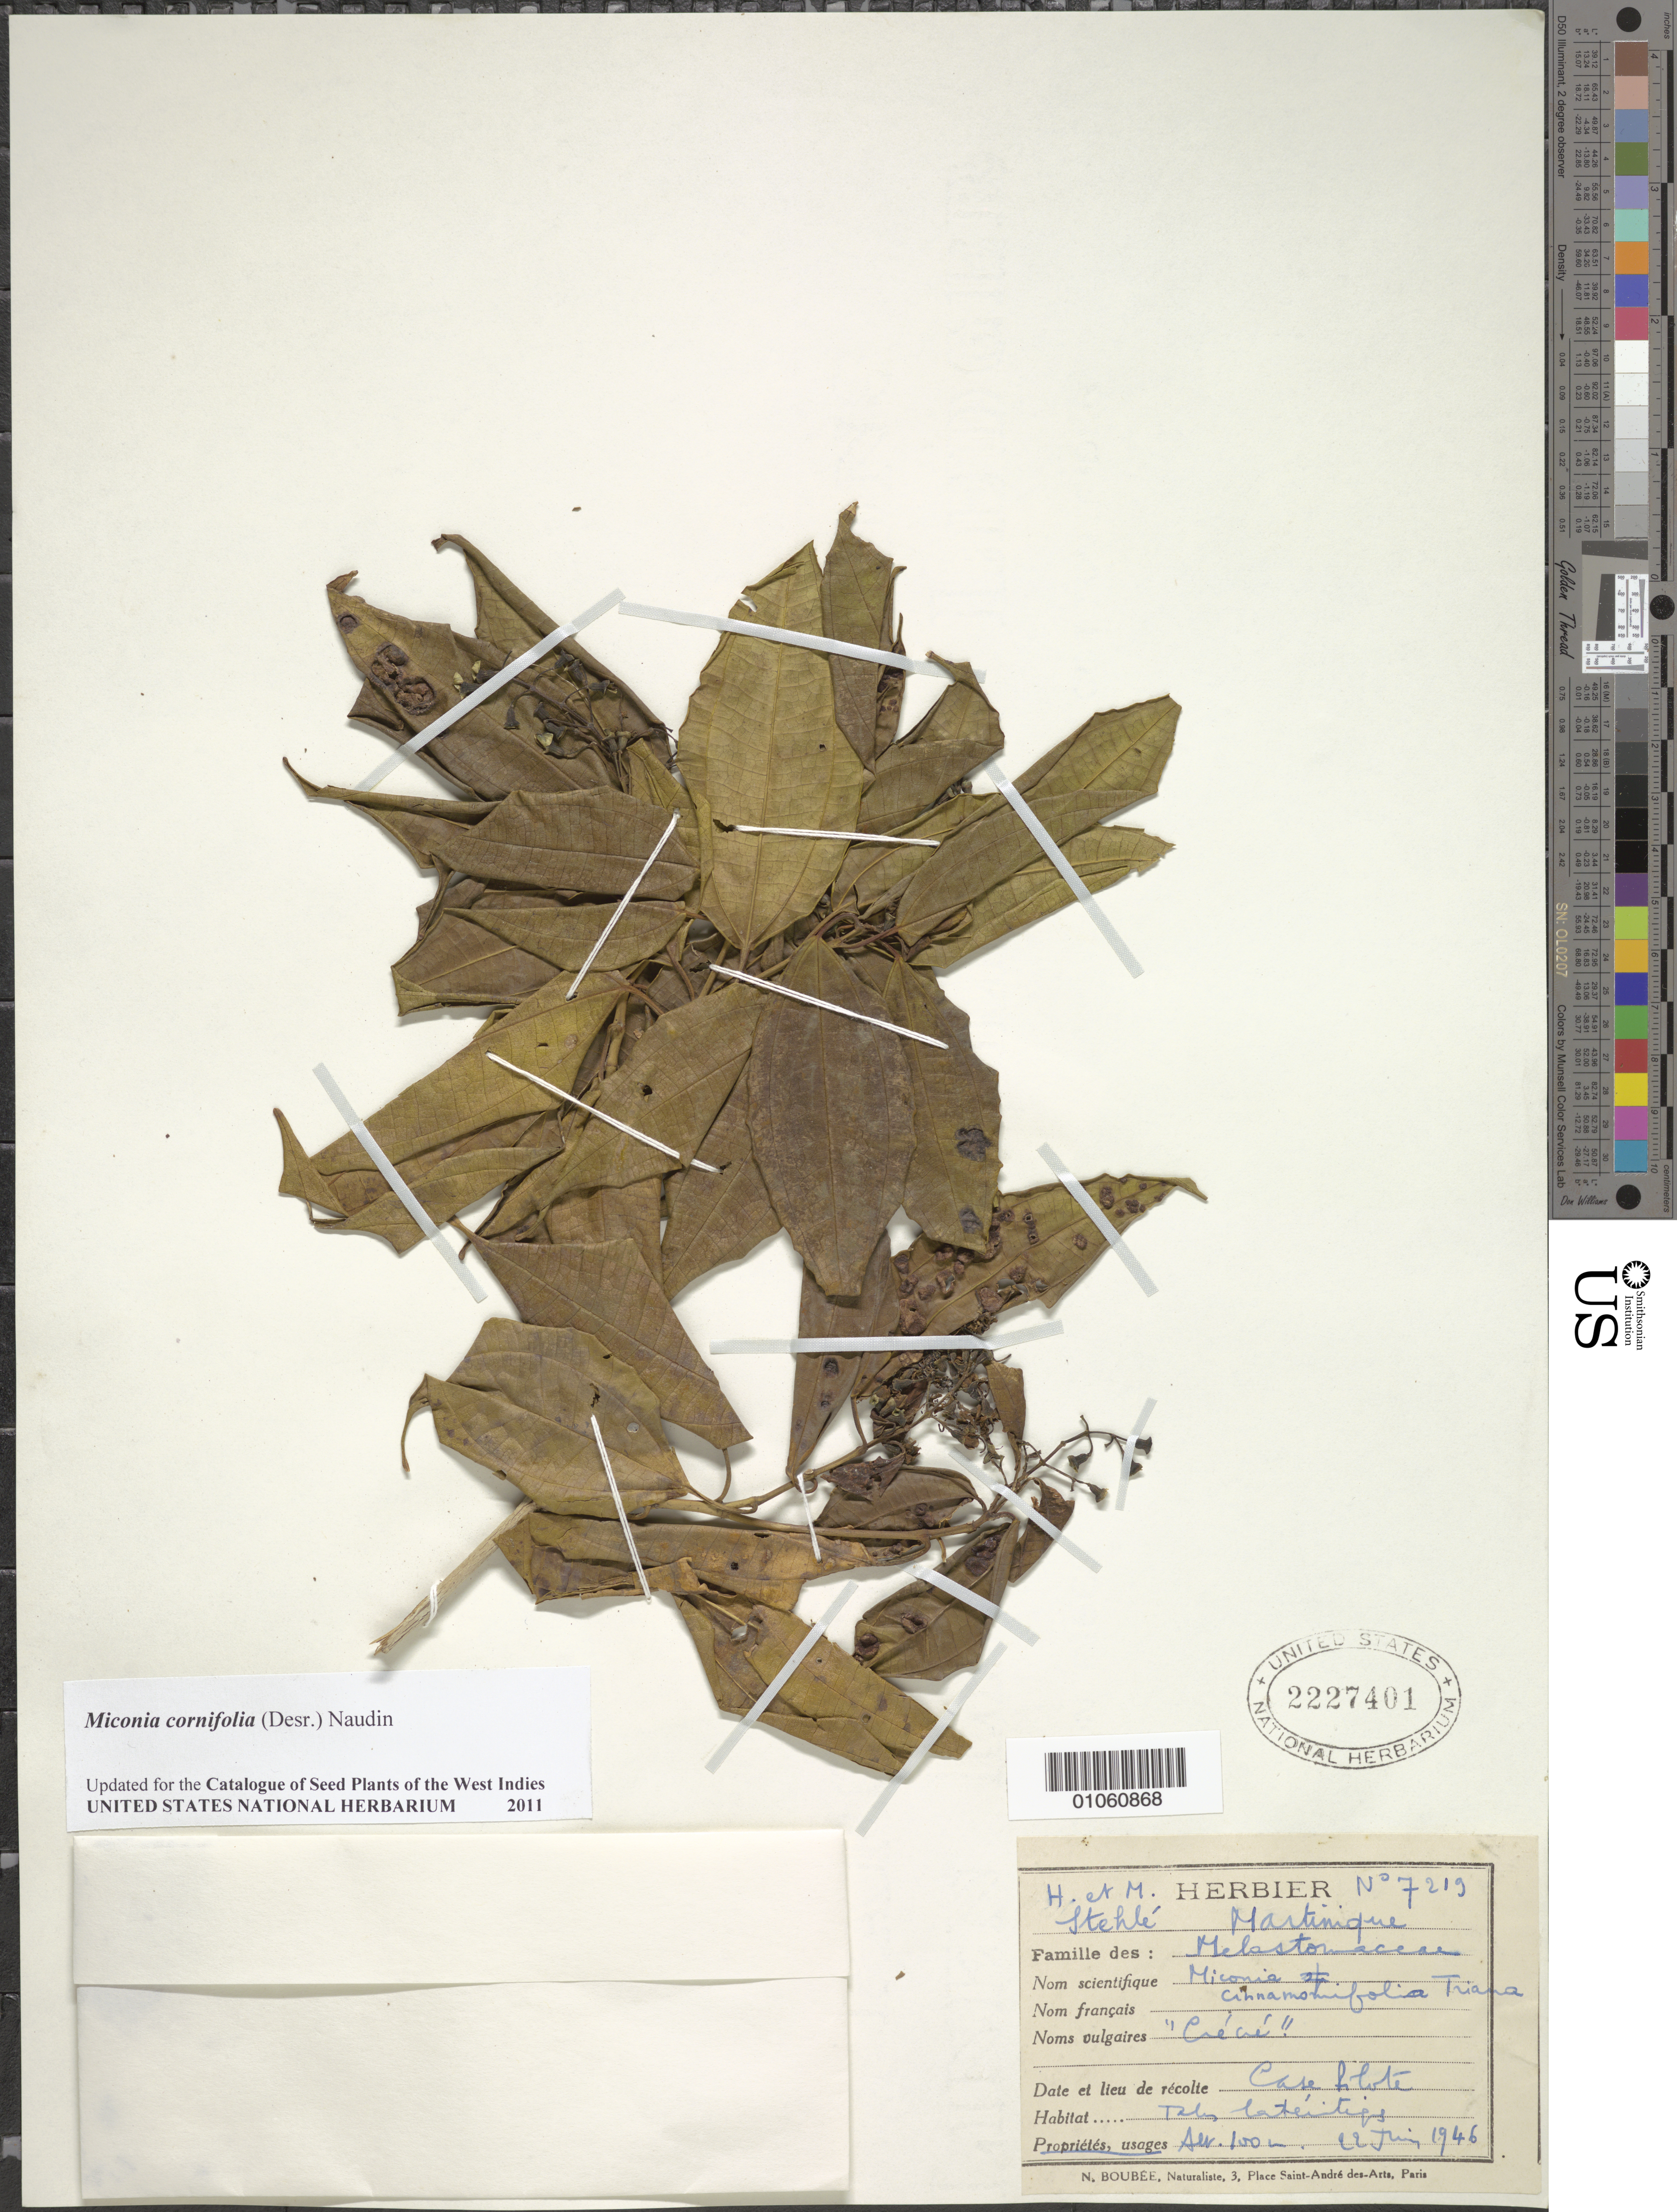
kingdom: Plantae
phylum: Tracheophyta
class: Magnoliopsida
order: Myrtales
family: Melastomataceae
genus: Miconia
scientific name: Miconia cornifolia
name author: (Desr.) Naudin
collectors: H. Stehlé & M. Stehlé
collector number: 7219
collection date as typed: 22 Jun 1946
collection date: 1946-06-22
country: Martinique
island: Martinique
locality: Case Bilote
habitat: Talus latéritiques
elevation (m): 100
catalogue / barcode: US 2227401